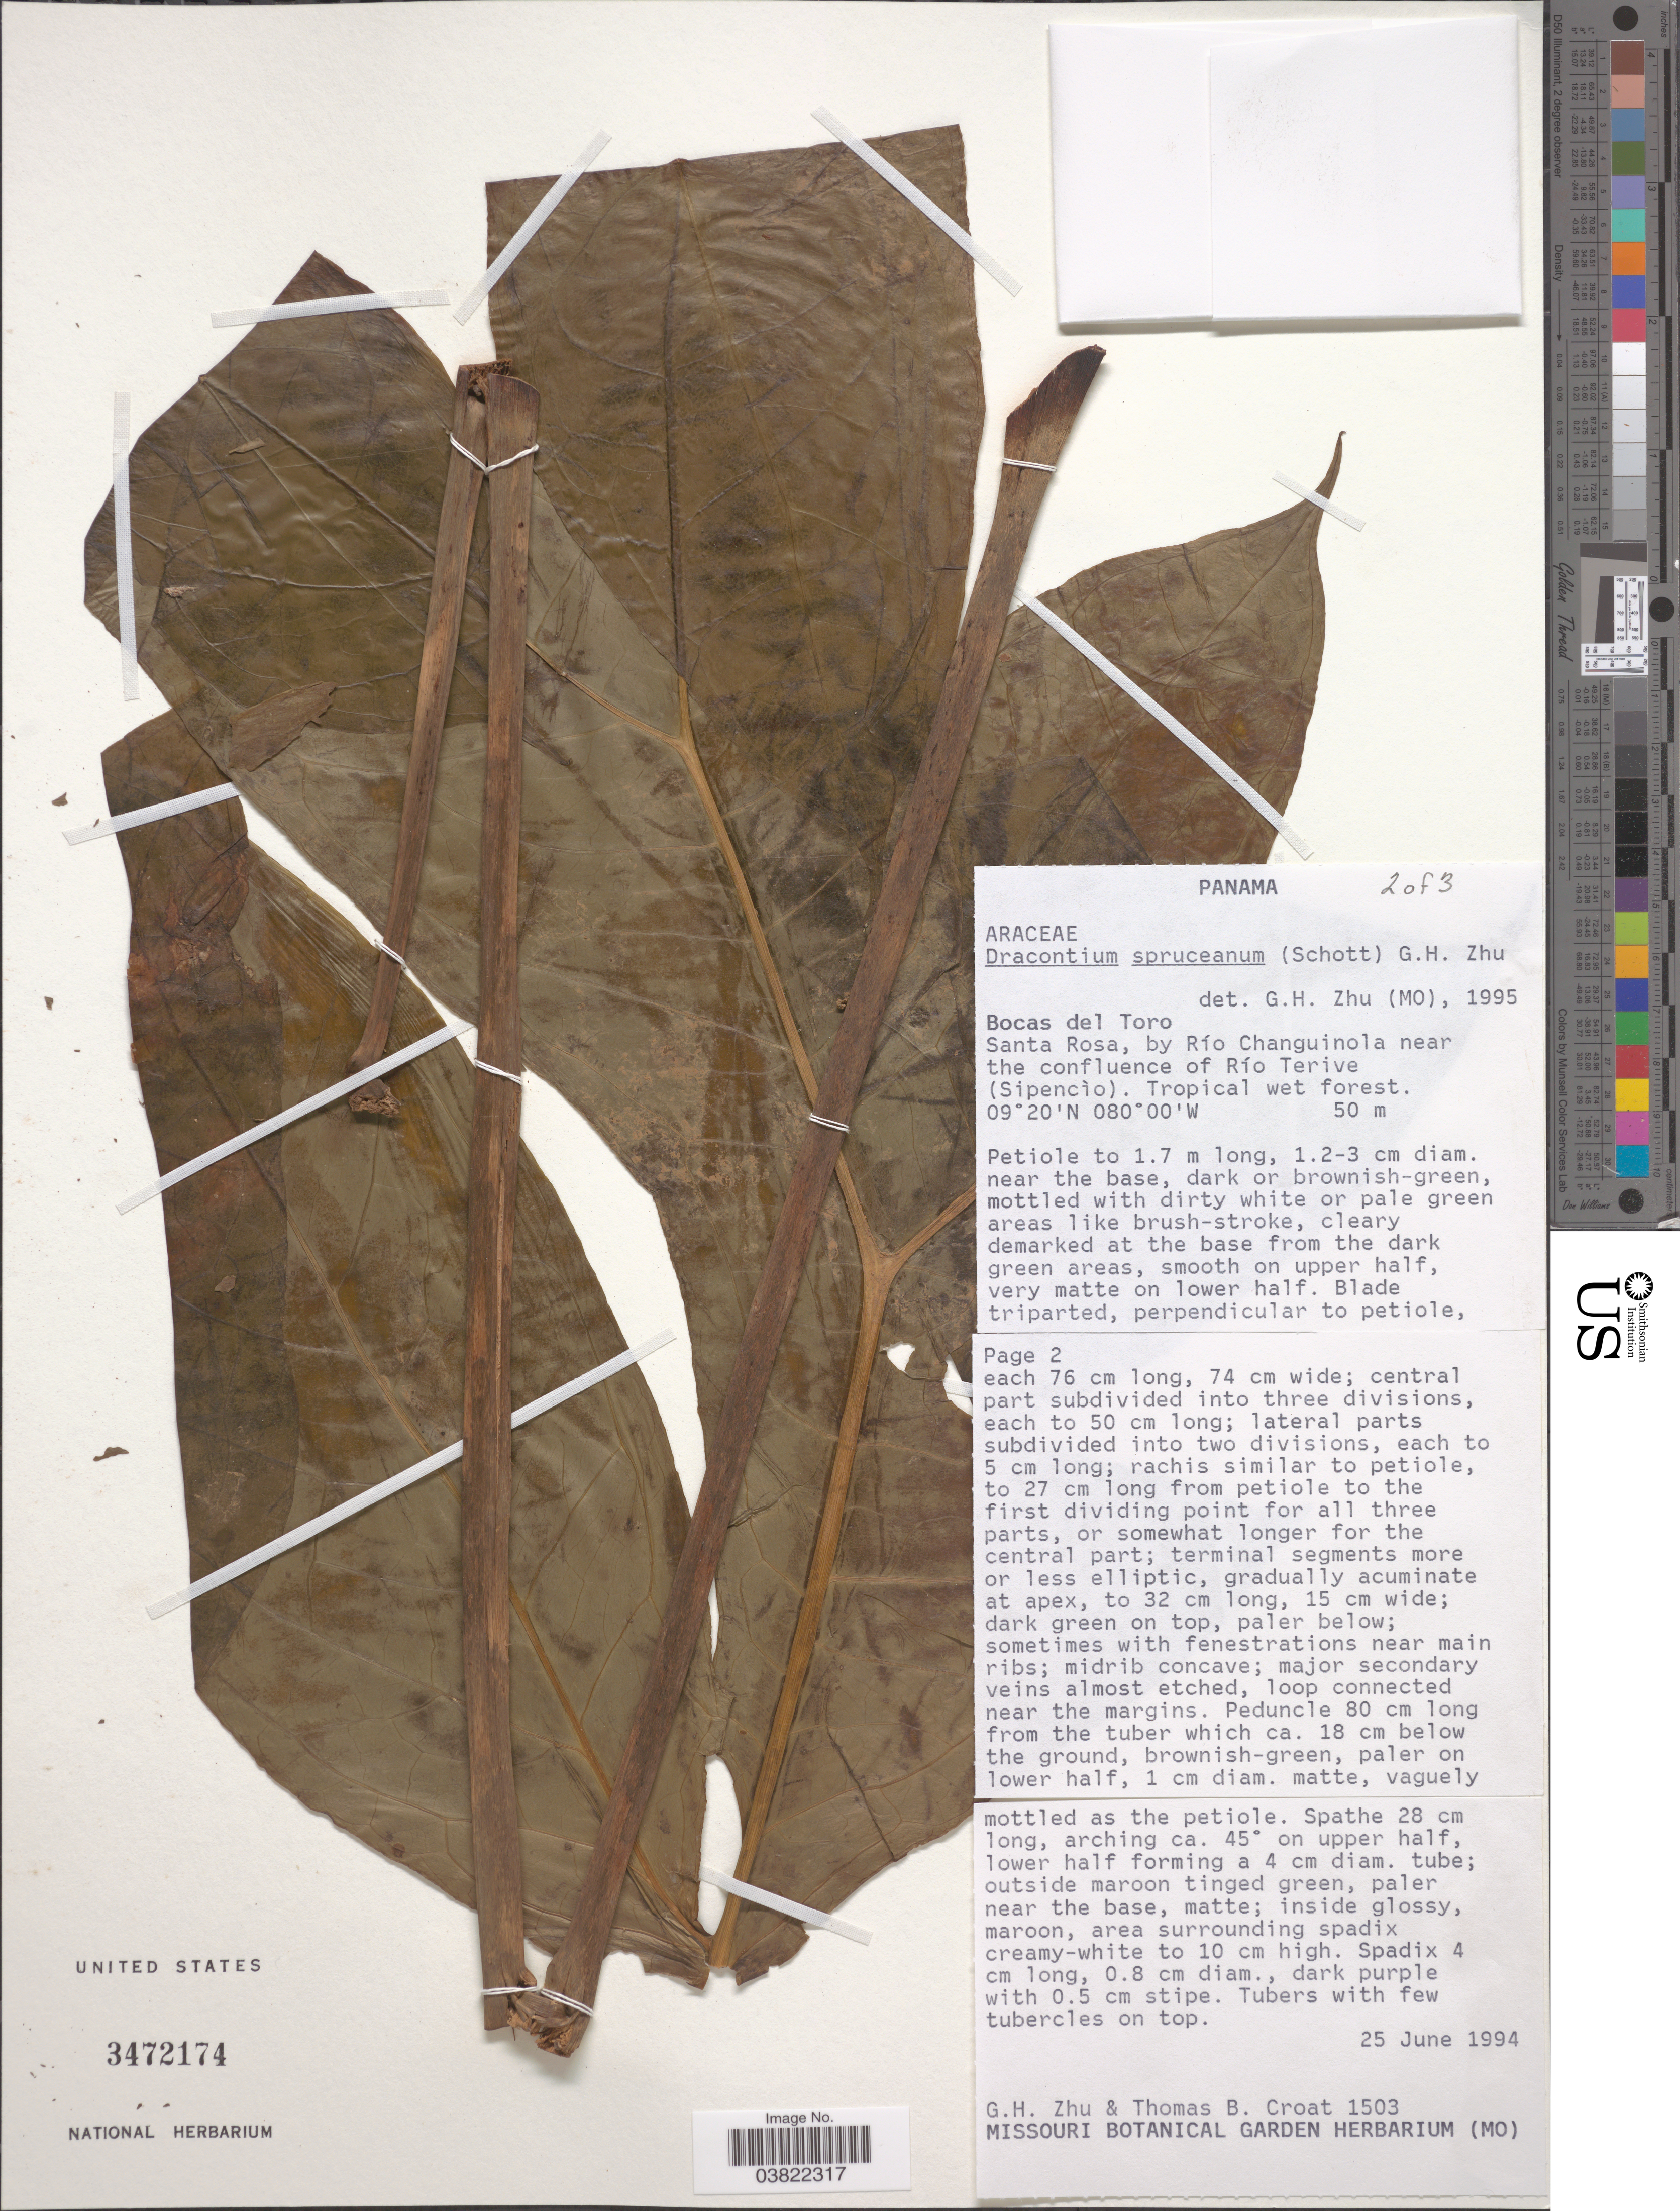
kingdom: Plantae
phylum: Tracheophyta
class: Liliopsida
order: Alismatales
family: Araceae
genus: Dracontium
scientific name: Dracontium spruceanum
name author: (Schott) G.H. Zhu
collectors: G. H. Zhu & T. B. Croat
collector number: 1503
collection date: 1994-06-25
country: Panama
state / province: Bocas del Toro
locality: Santa Rosa, by Río Changuinola near the confluence of Río Terive (Sipencìo).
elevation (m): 50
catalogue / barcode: US 3472174